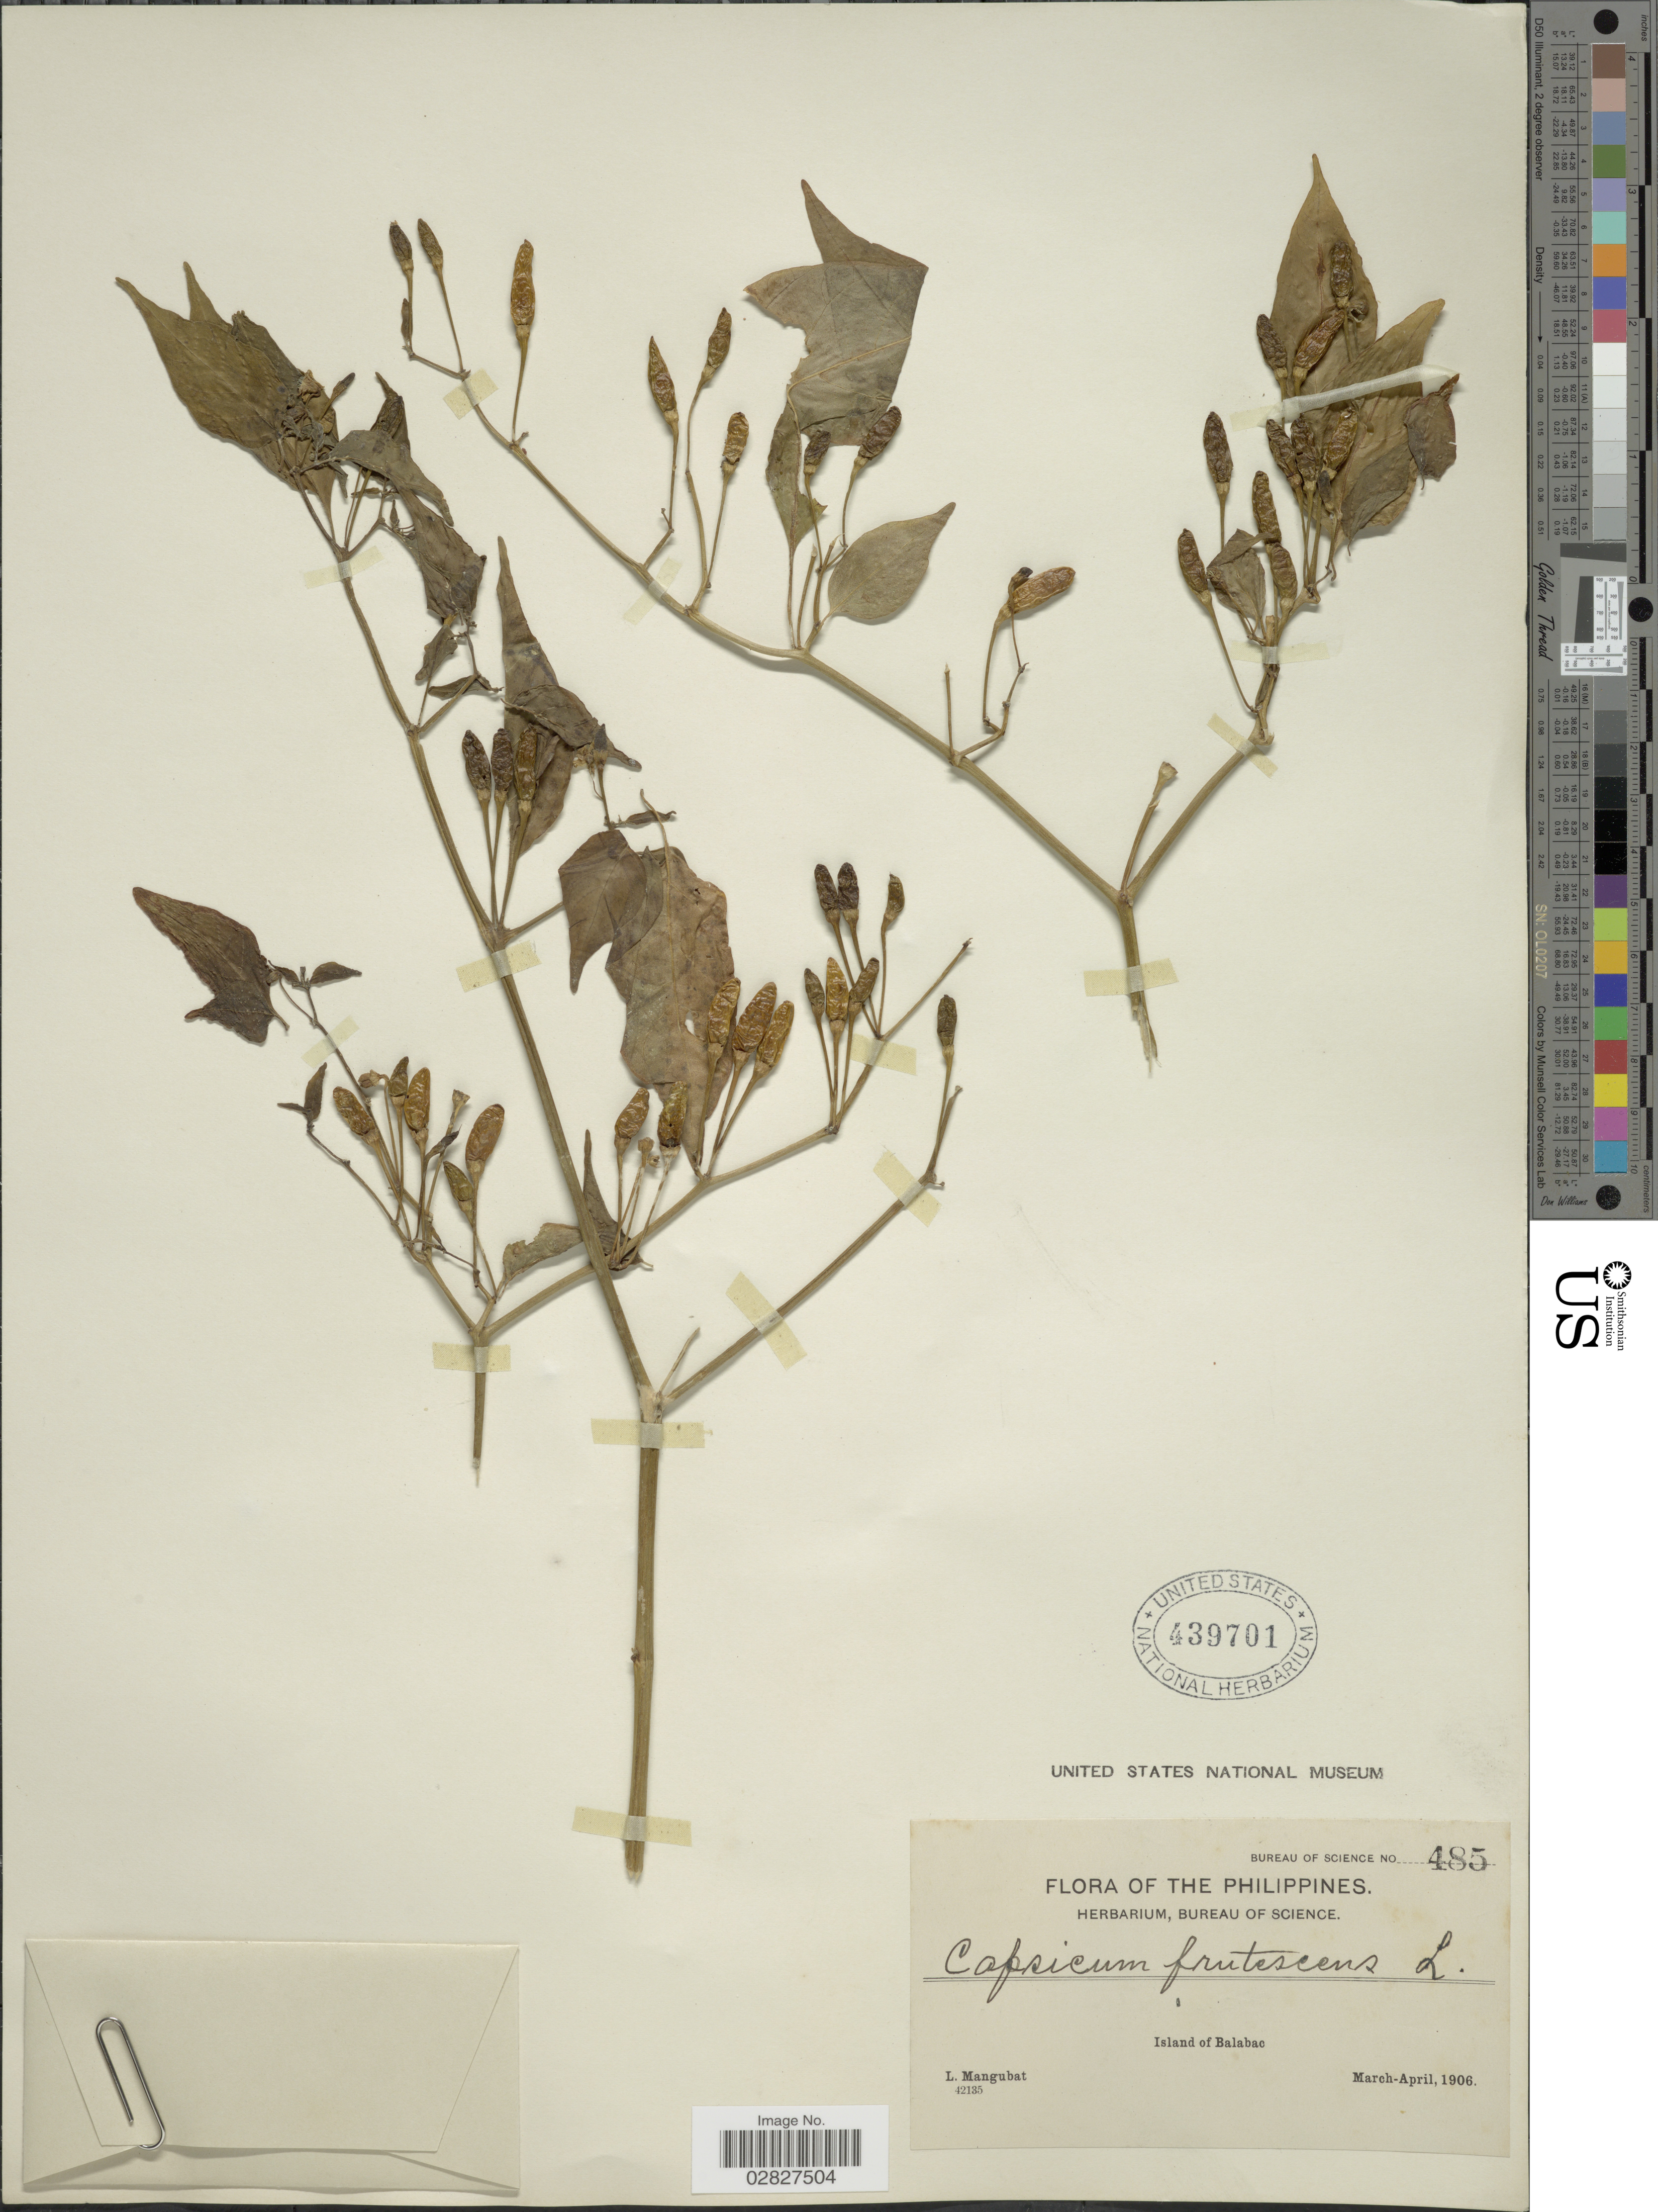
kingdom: Plantae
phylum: Tracheophyta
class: Magnoliopsida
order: Solanales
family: Solanaceae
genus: Capsicum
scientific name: Capsicum frutescens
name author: L.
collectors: L. Mangubat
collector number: Bureau of Science 485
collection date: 1906-03/1906-04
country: Philippines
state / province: Mimaropa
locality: Island of Balabac.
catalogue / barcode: US 439701